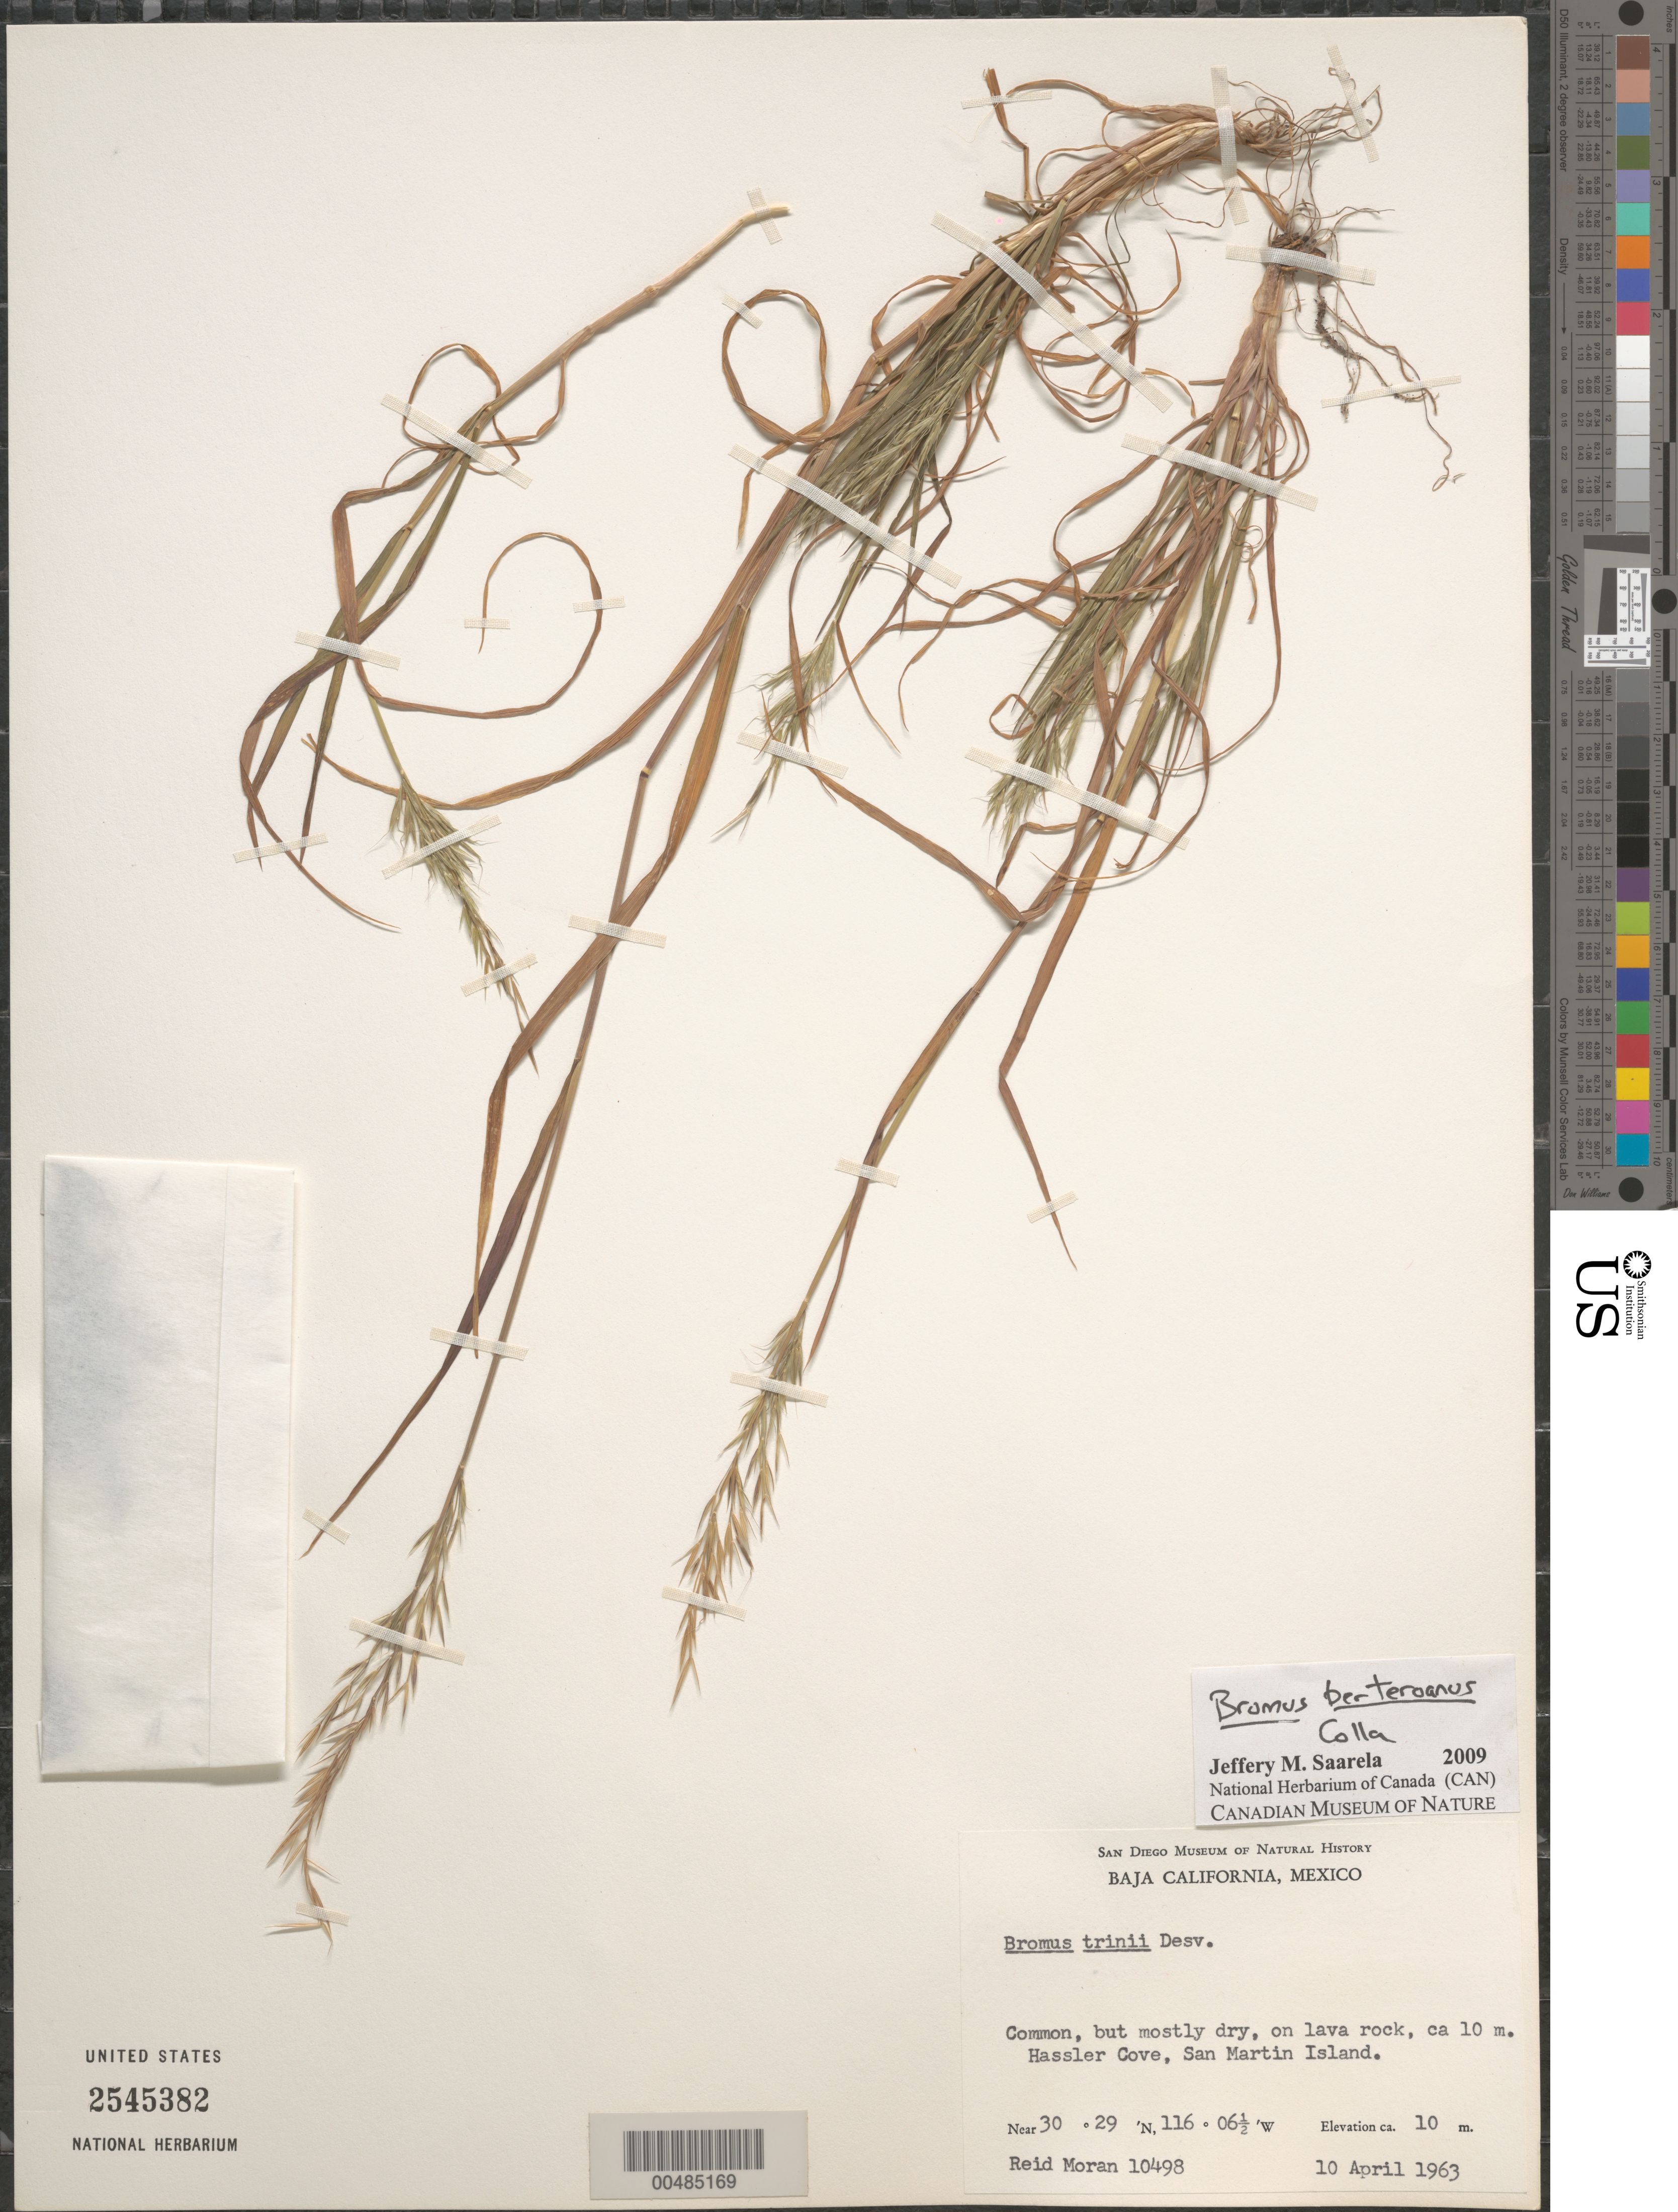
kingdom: Plantae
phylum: Tracheophyta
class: Liliopsida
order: Poales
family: Poaceae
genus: Bromus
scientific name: Bromus berteroanus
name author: Colla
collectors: R. V. Moran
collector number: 10498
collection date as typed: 10 Apr 1963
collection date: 1963-04-10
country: Mexico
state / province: Baja California Norte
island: Isla San Martin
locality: Hassler Cove, San Martin Island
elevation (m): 10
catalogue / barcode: US 2545382